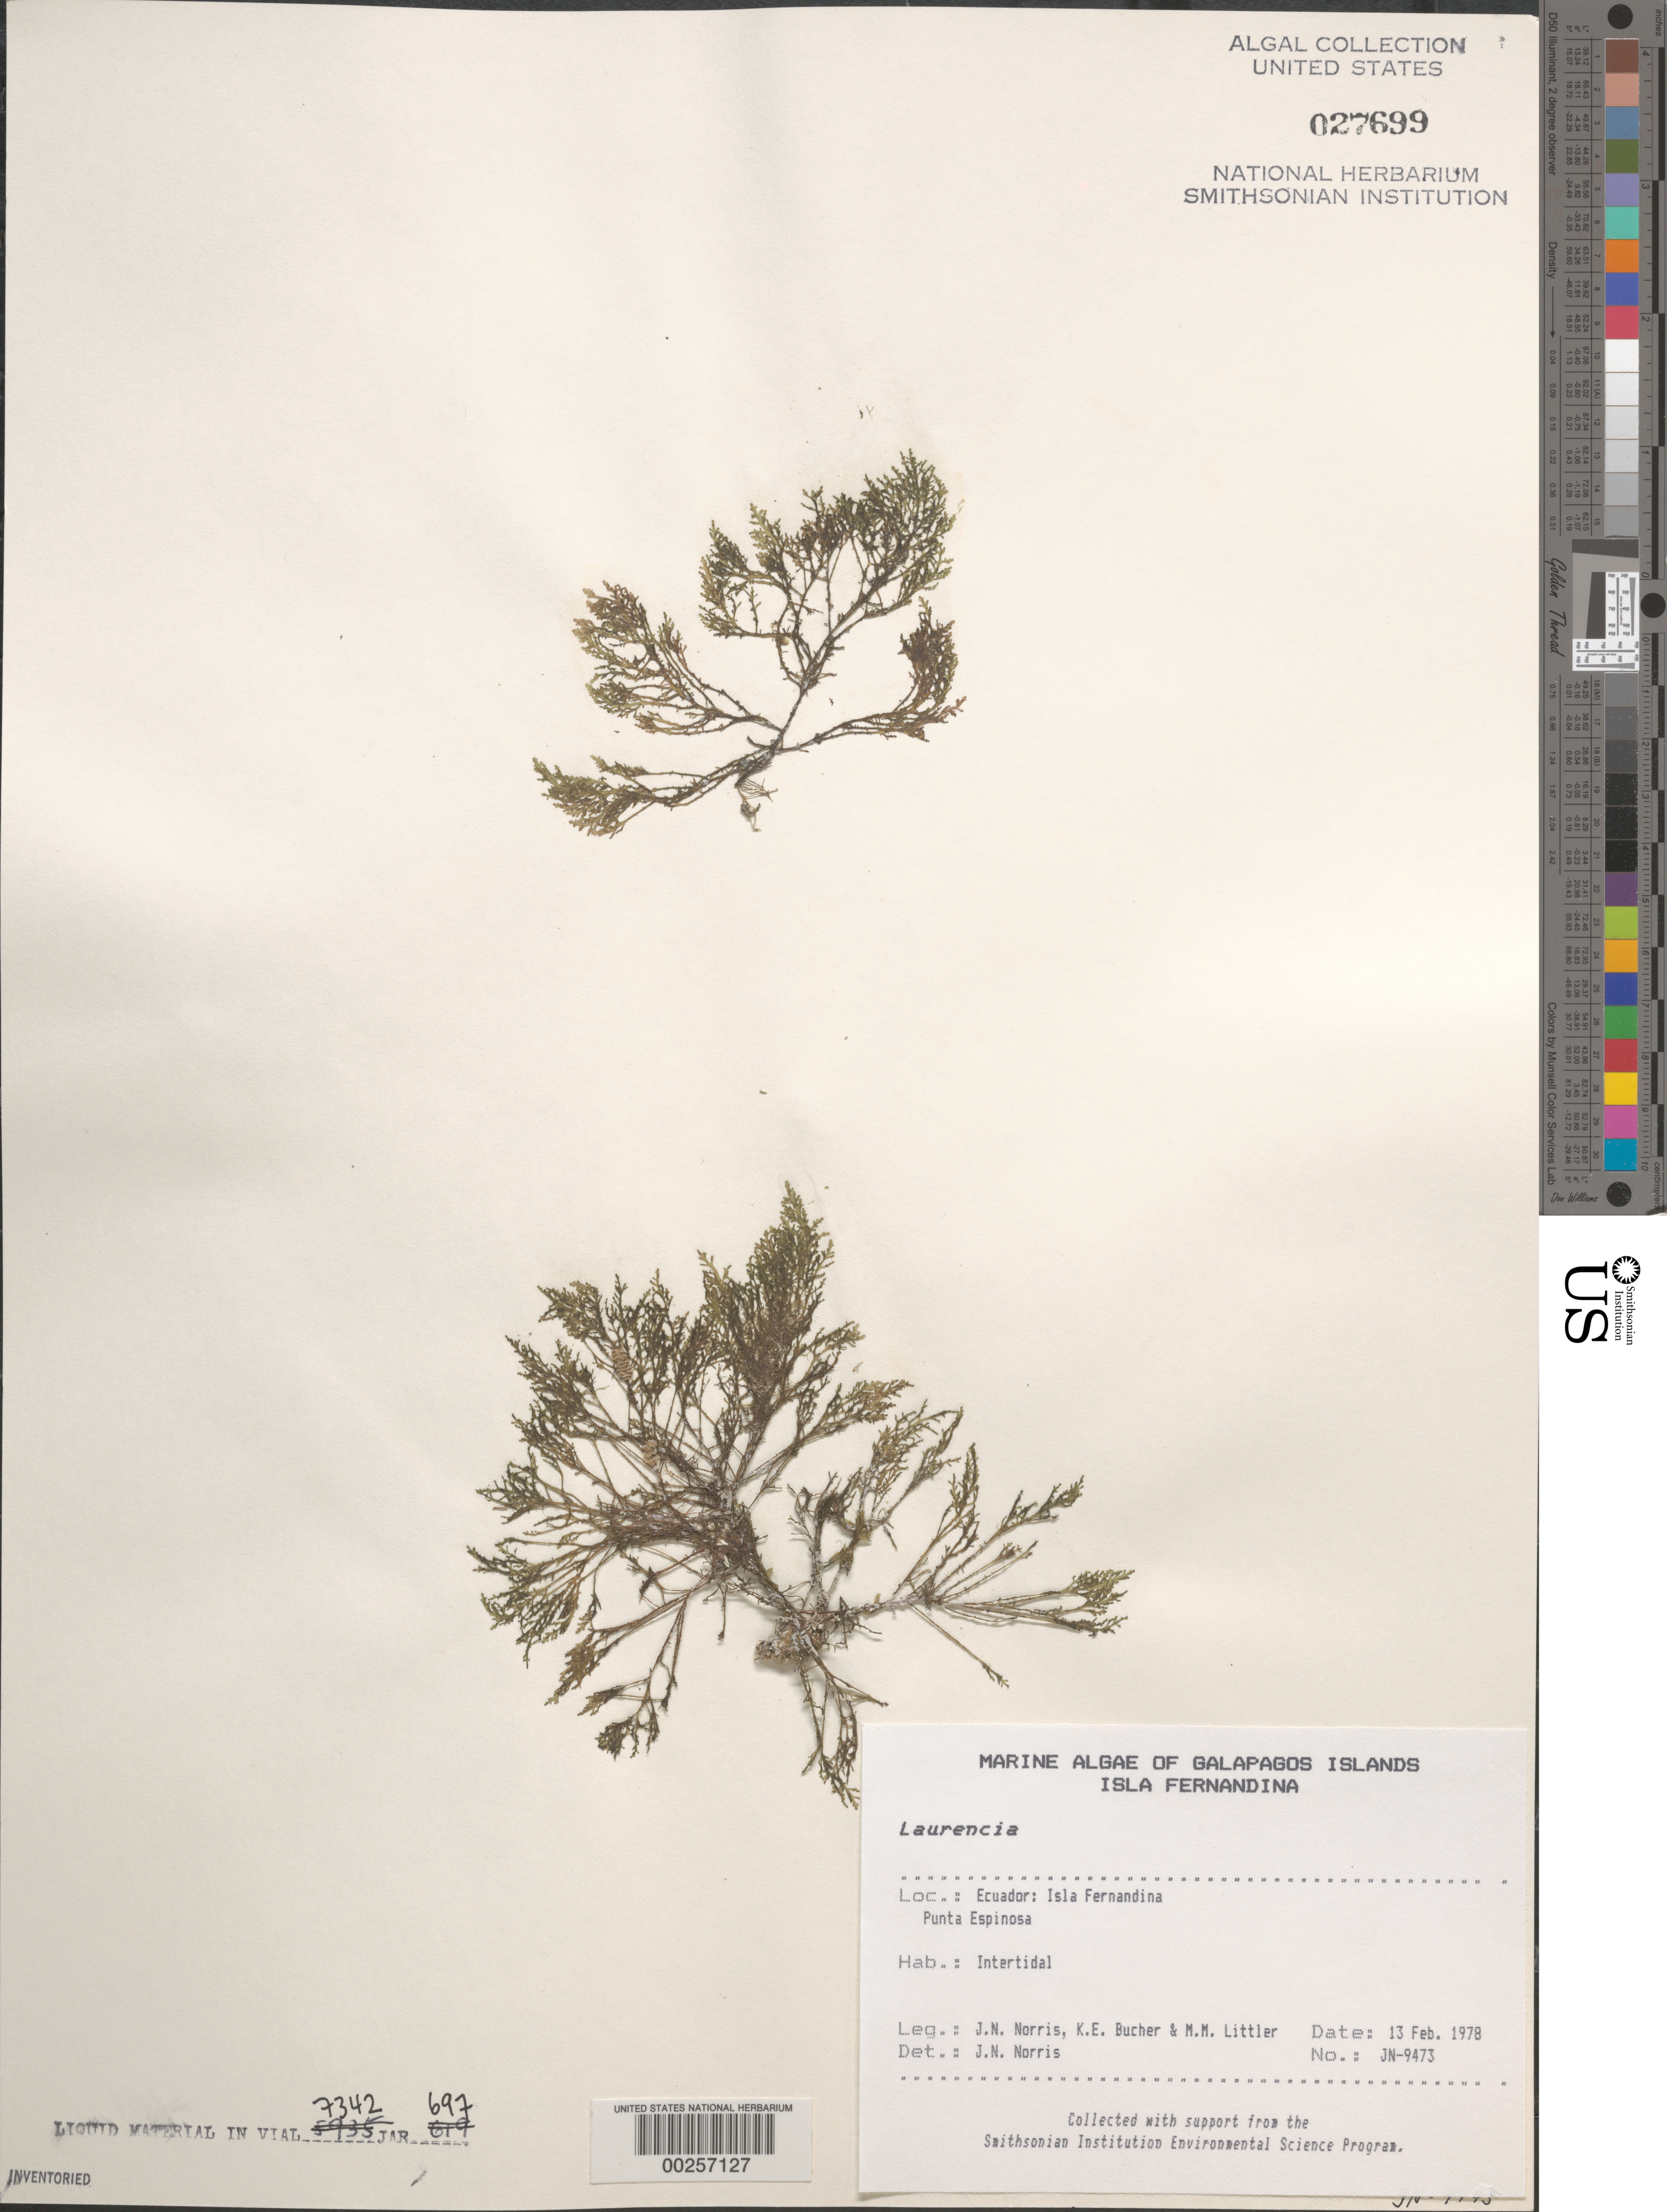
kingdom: Plantae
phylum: Rhodophyta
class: Florideophyceae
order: Ceramiales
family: Rhodomelaceae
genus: Laurencia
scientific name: Laurencia sp.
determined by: Norris, James N.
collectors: J. N. Norris, K. E. Bucher & M. M. Littler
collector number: JN-9473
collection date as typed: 13 Feb 1978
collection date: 1978-02-13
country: Ecuador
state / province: Colón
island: Fernandina [Narborough]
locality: Punta Espinosa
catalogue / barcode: US 27699